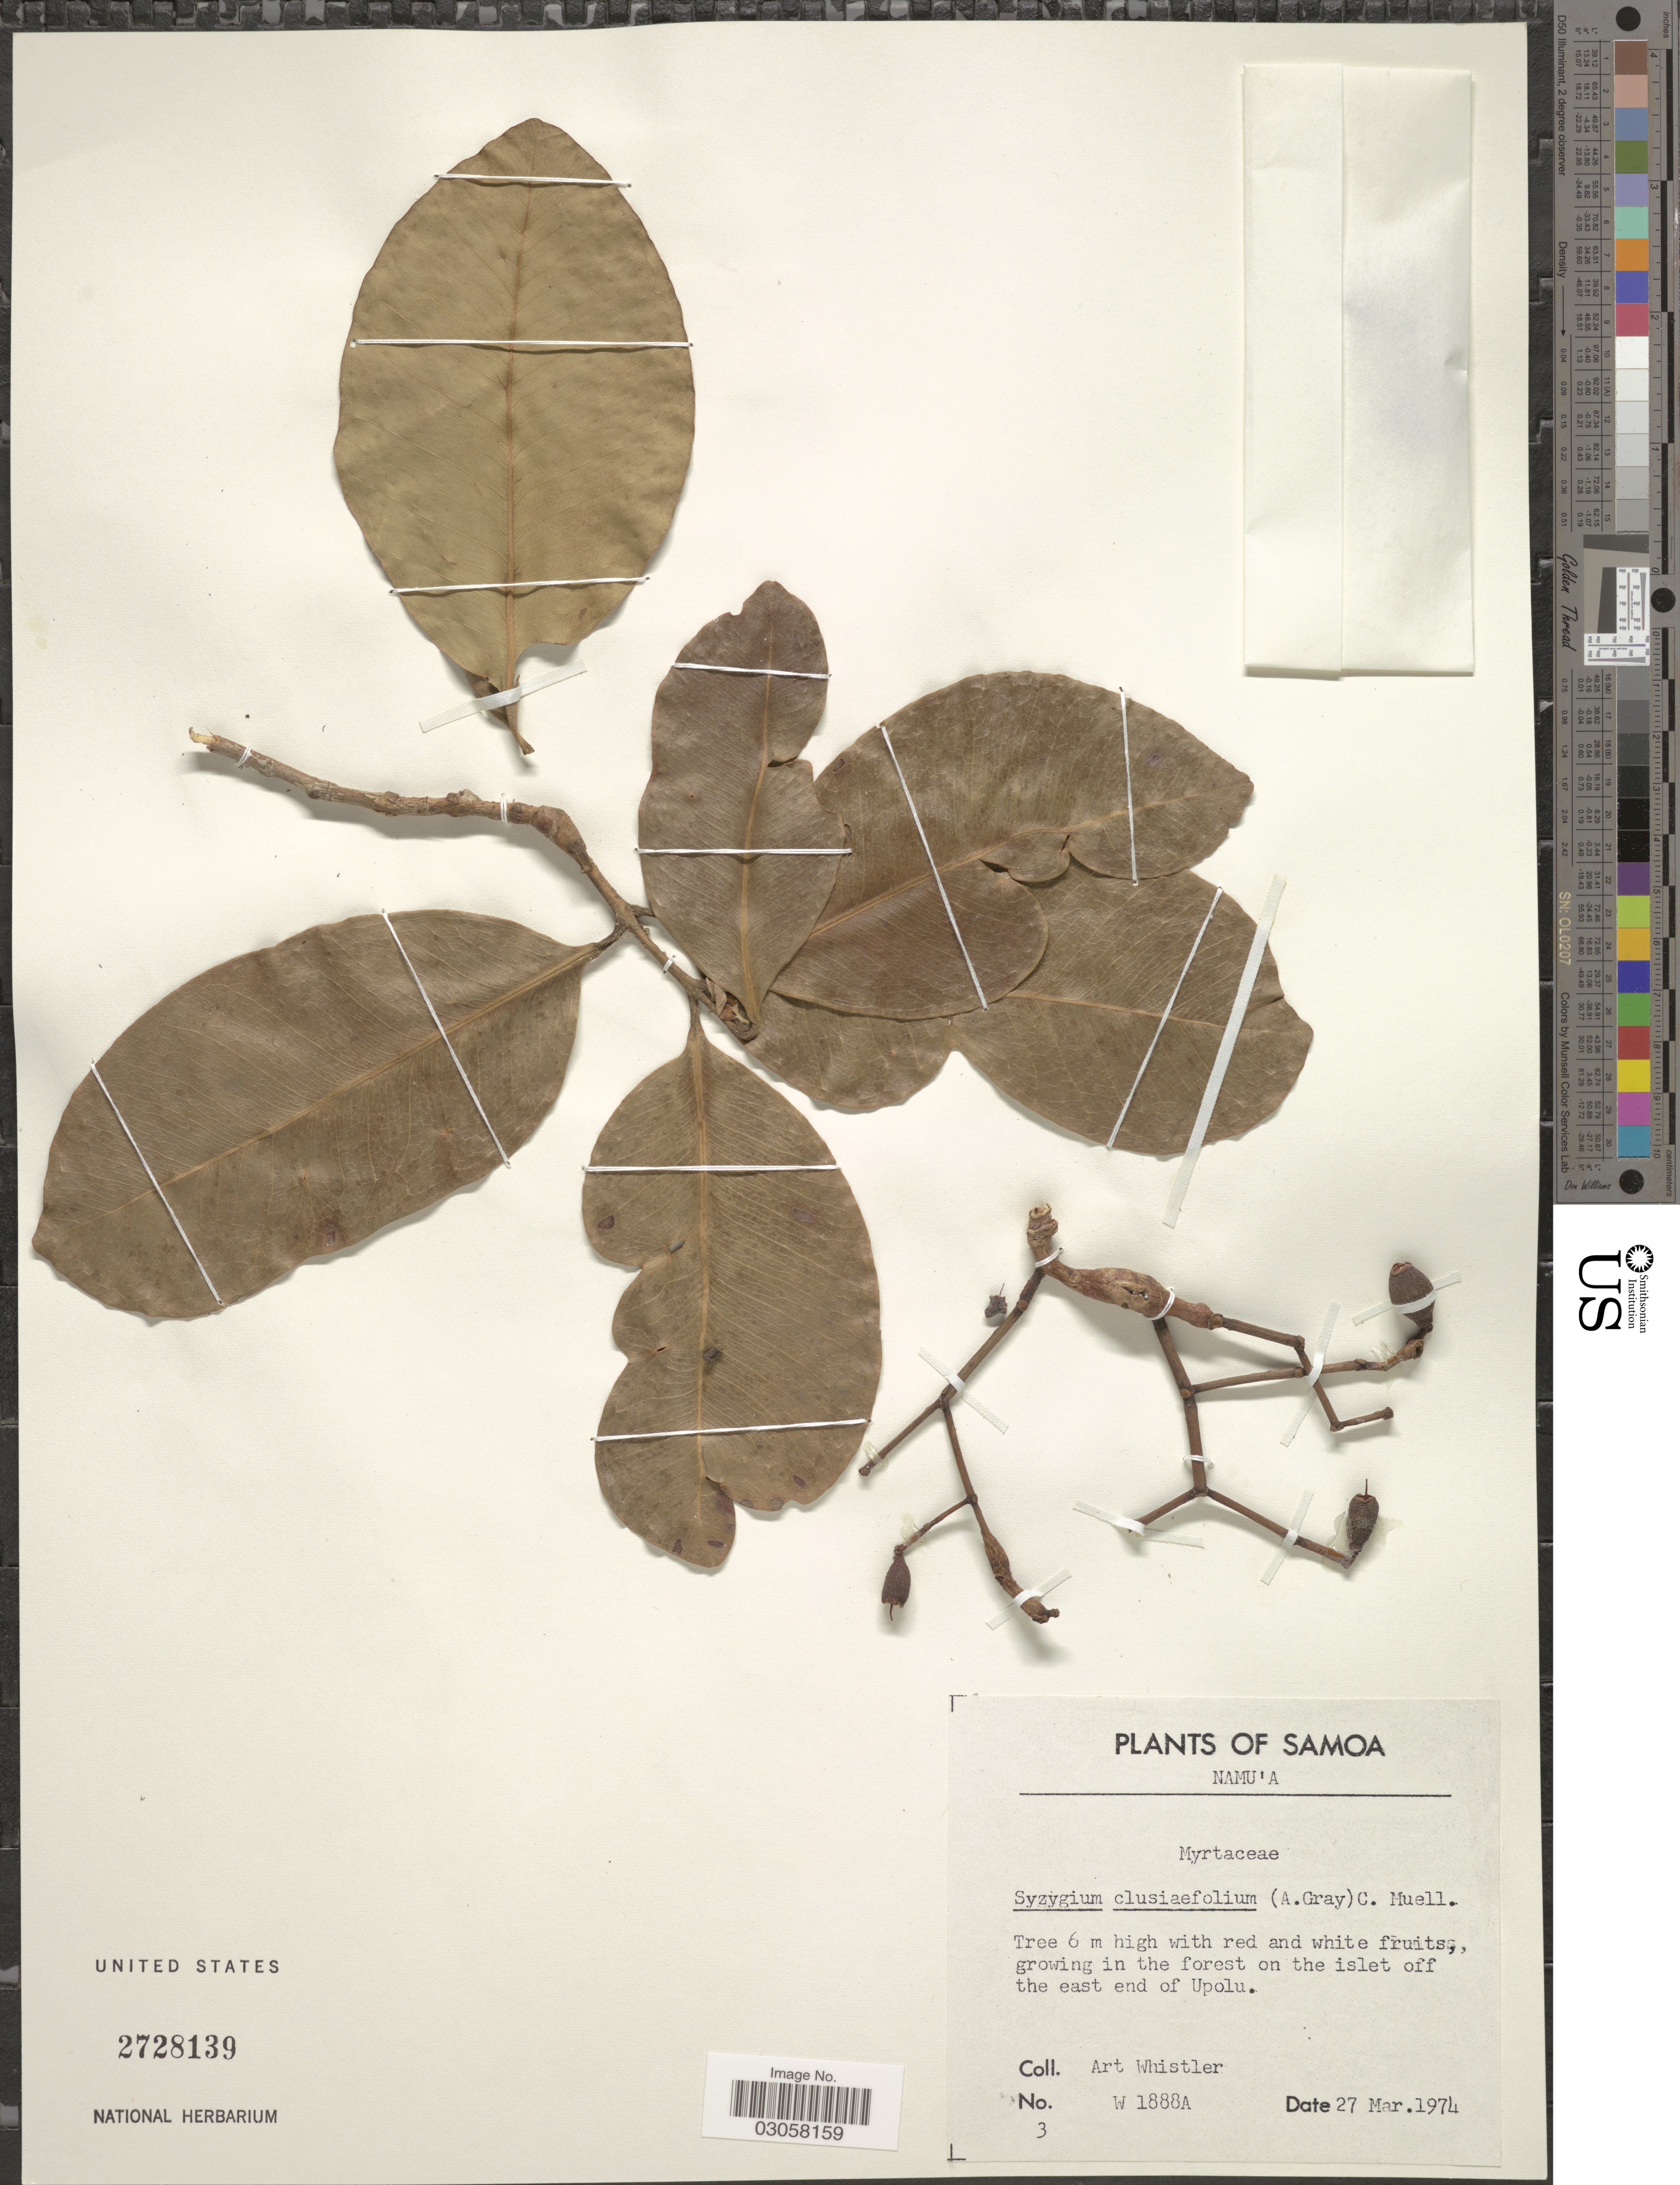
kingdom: Plantae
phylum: Tracheophyta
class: Magnoliopsida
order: Myrtales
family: Myrtaceae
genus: Syzygium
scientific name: Syzygium clusiifolium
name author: (A. Gray) Müll. Stuttg.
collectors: A. Whistler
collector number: W 1888A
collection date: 1974-03-27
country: Samoa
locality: Samoa. Namu'a. On the islet off the east end of Upolu.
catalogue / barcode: US 2728139